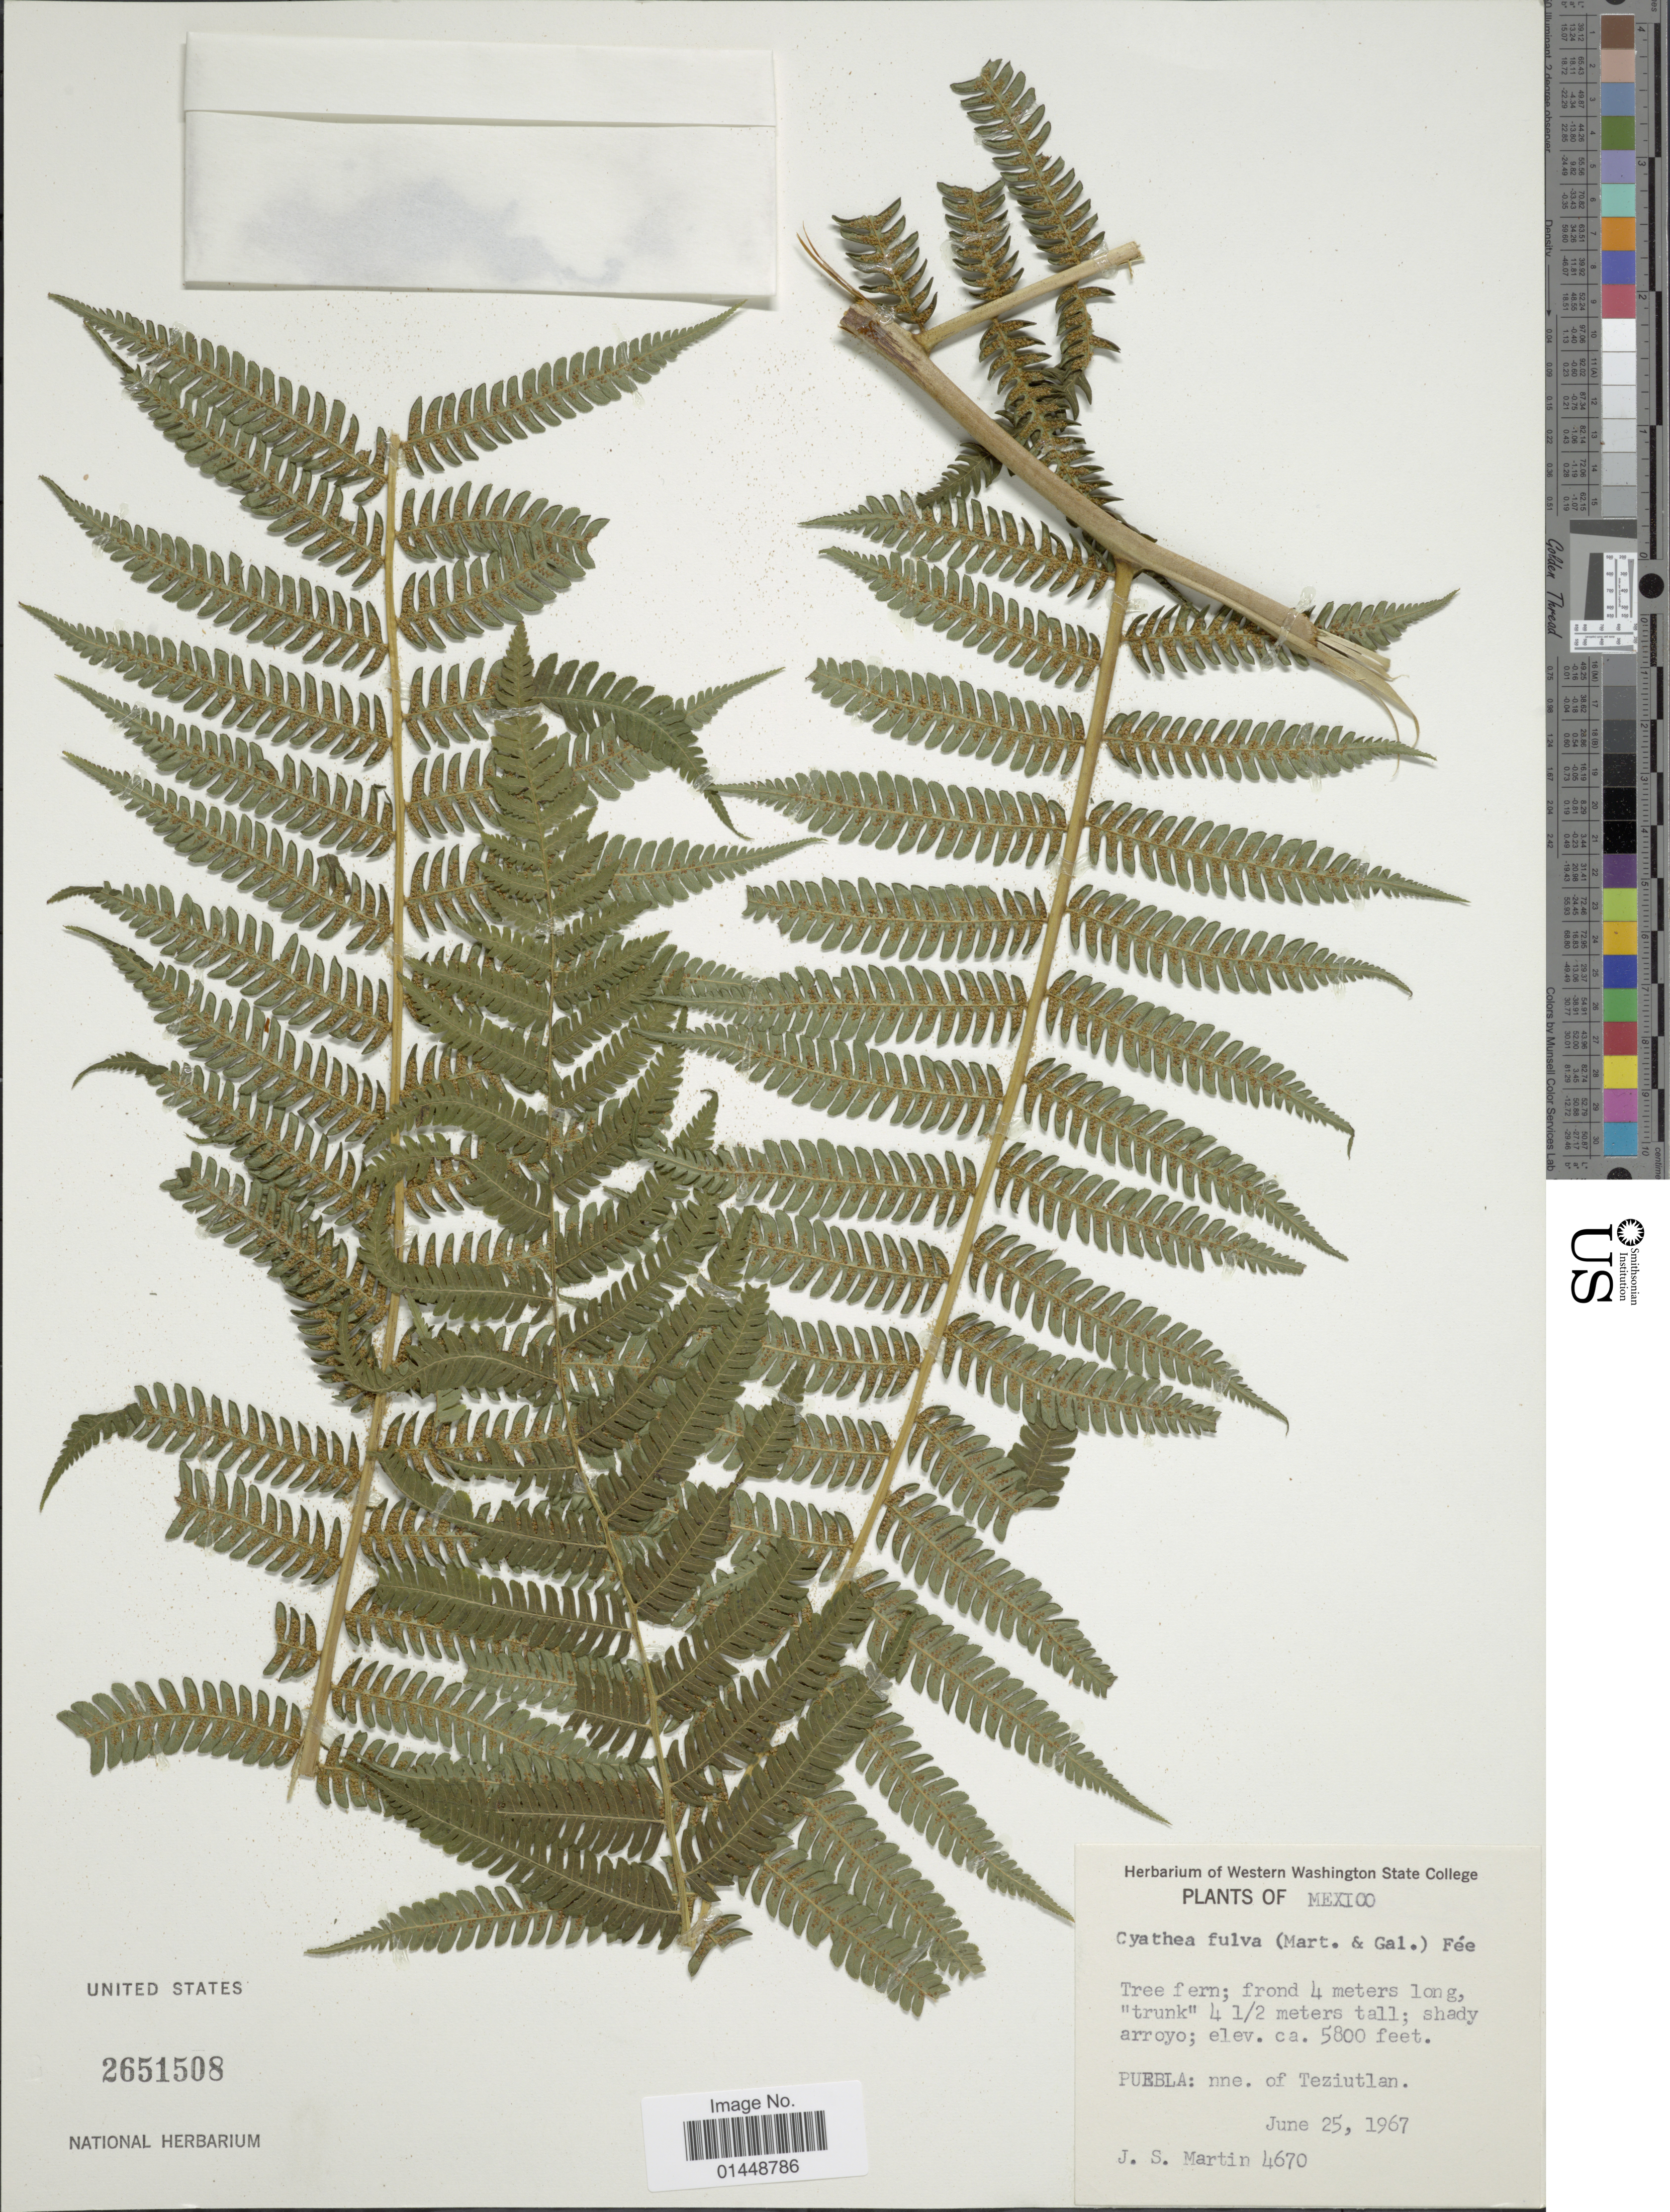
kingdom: Plantae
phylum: Tracheophyta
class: Polypodiopsida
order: Cyatheales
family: Cyatheaceae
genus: Cyathea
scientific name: Cyathea fulva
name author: (M. Martens & Galeotti) Fée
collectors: J. S. Martin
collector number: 4670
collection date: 1967-06-25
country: Mexico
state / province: Puebla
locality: Puebla: nne. of Teziutlan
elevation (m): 1768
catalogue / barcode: US 2651508